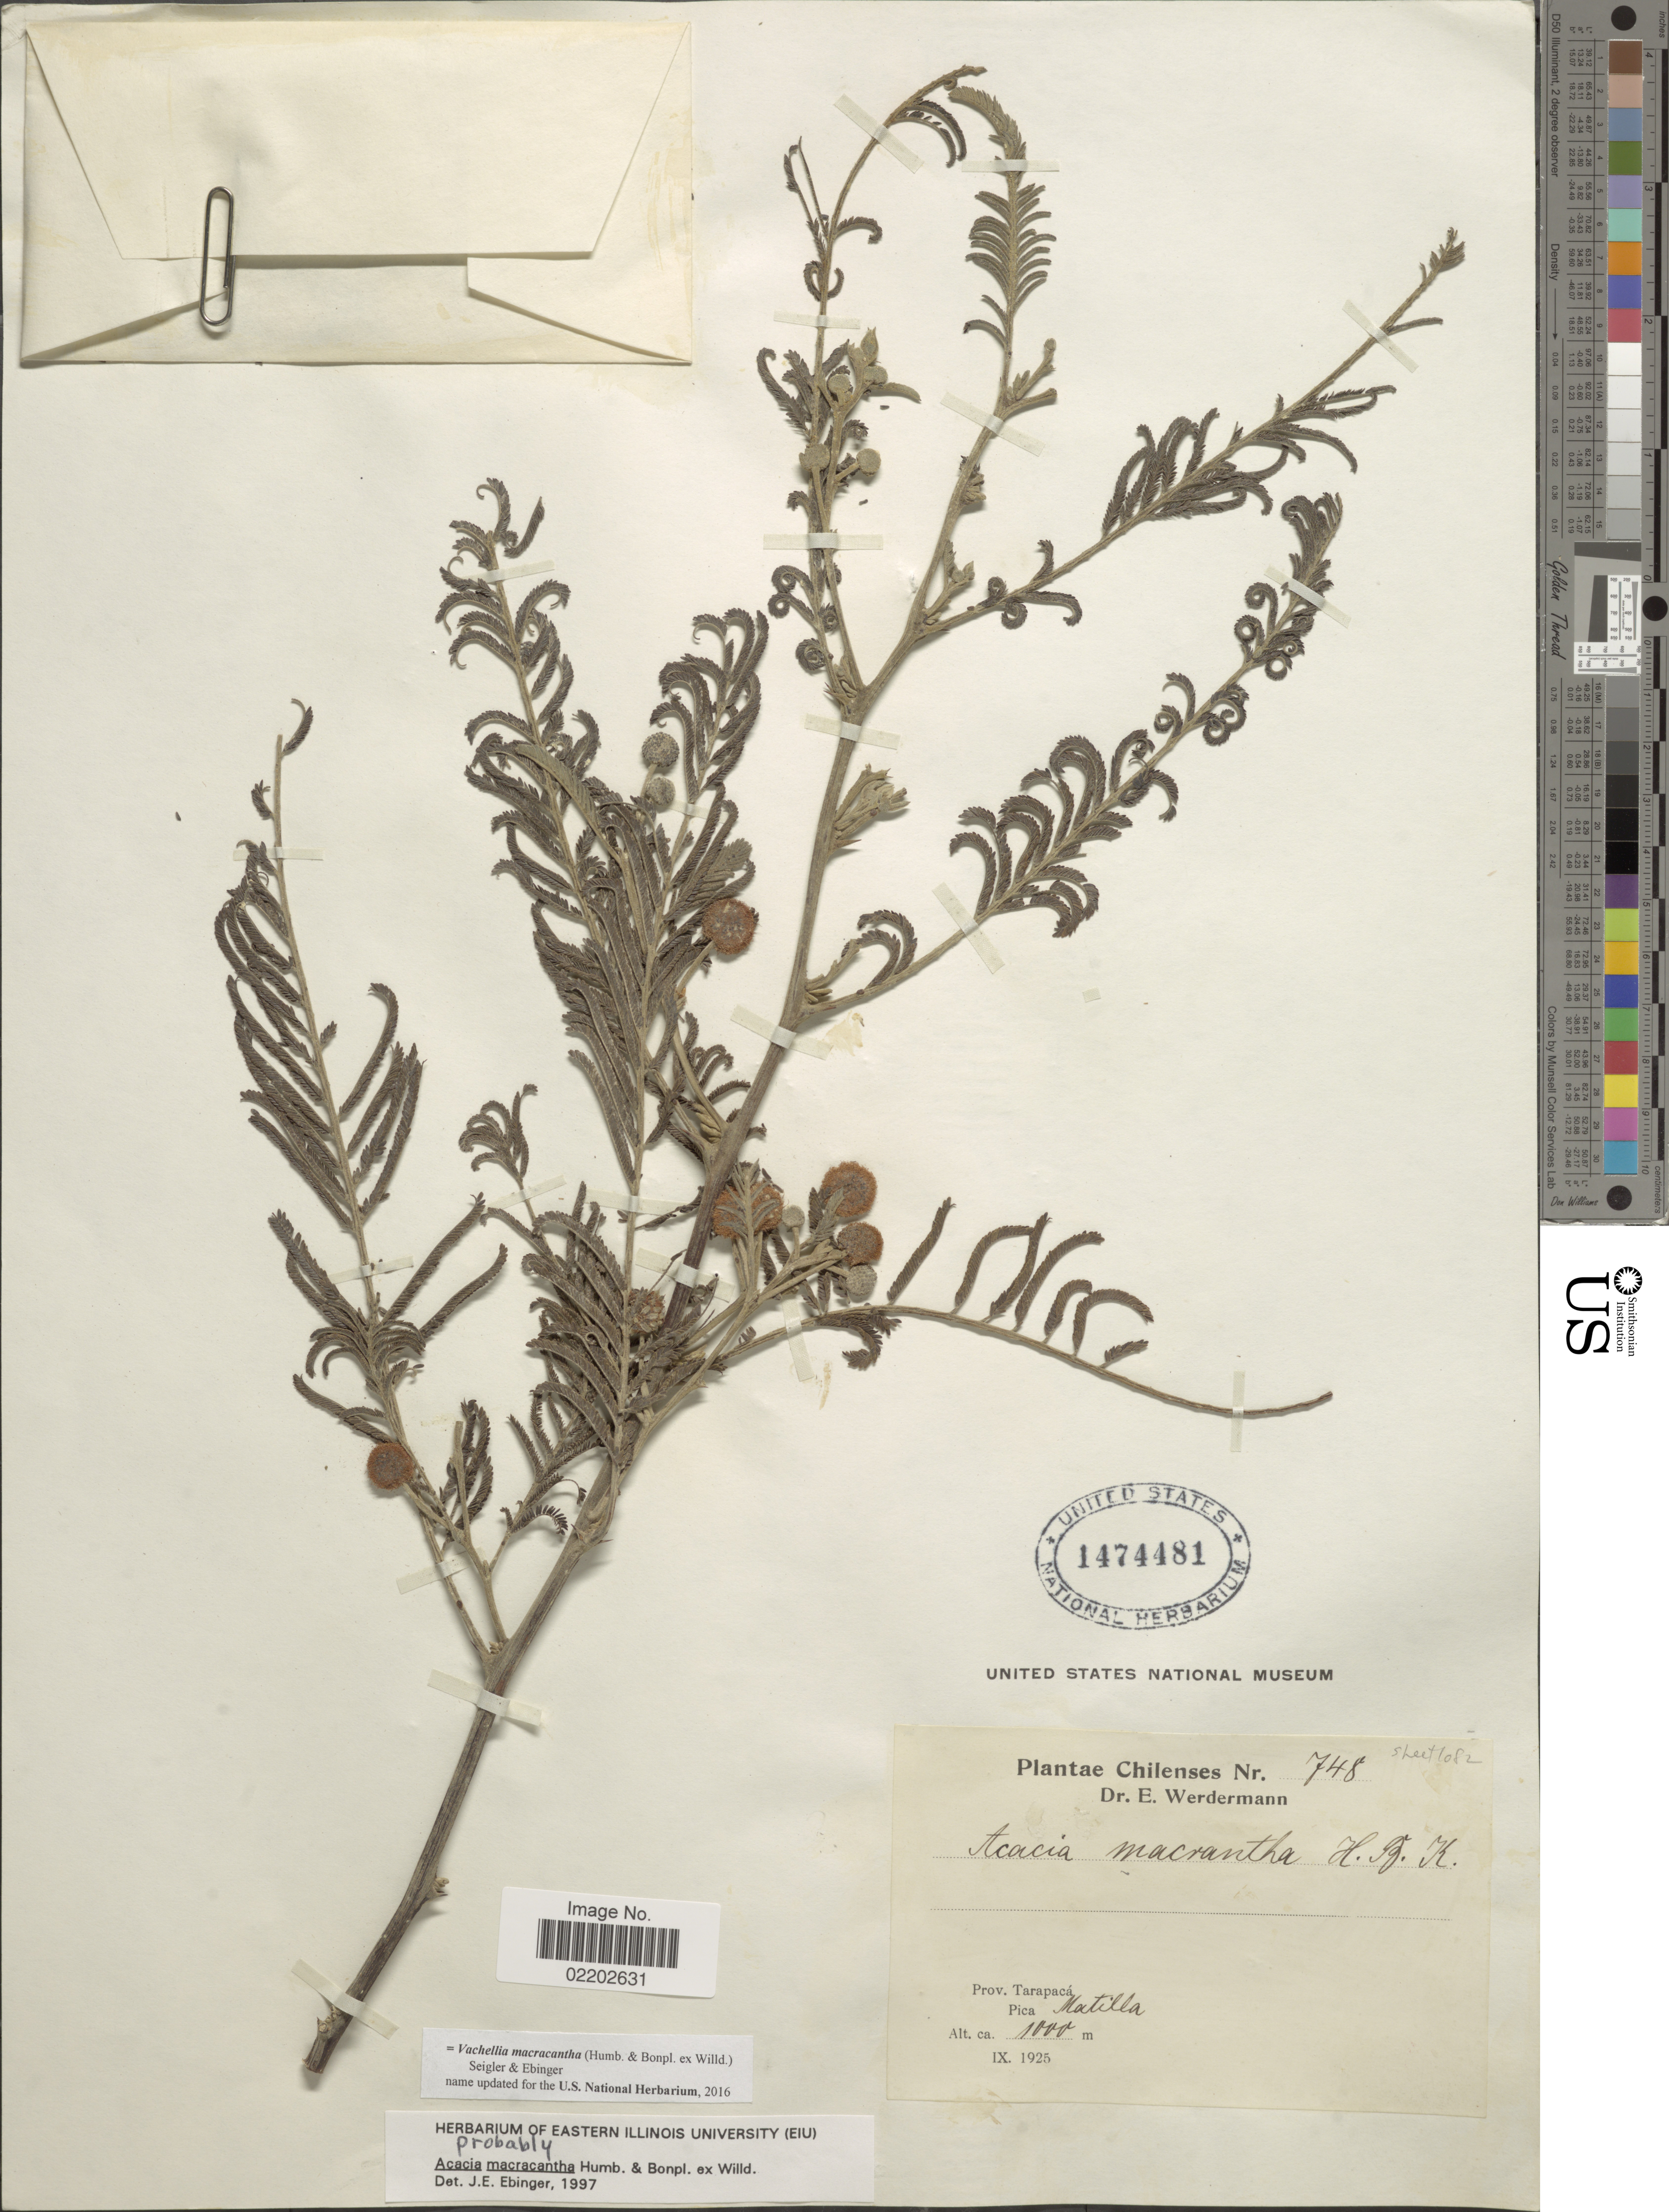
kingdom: Plantae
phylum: Tracheophyta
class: Magnoliopsida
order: Fabales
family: Fabaceae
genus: Vachellia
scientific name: Vachellia macracantha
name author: (Humb. & Bonpl. ex Willd.) Seigler & Ebinger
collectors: E. Werdermann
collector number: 748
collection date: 1925-09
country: Chile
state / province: Tarapacá (I)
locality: Prov. Tarapaca, Pica Matilla.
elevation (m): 1000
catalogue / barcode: US 1474481